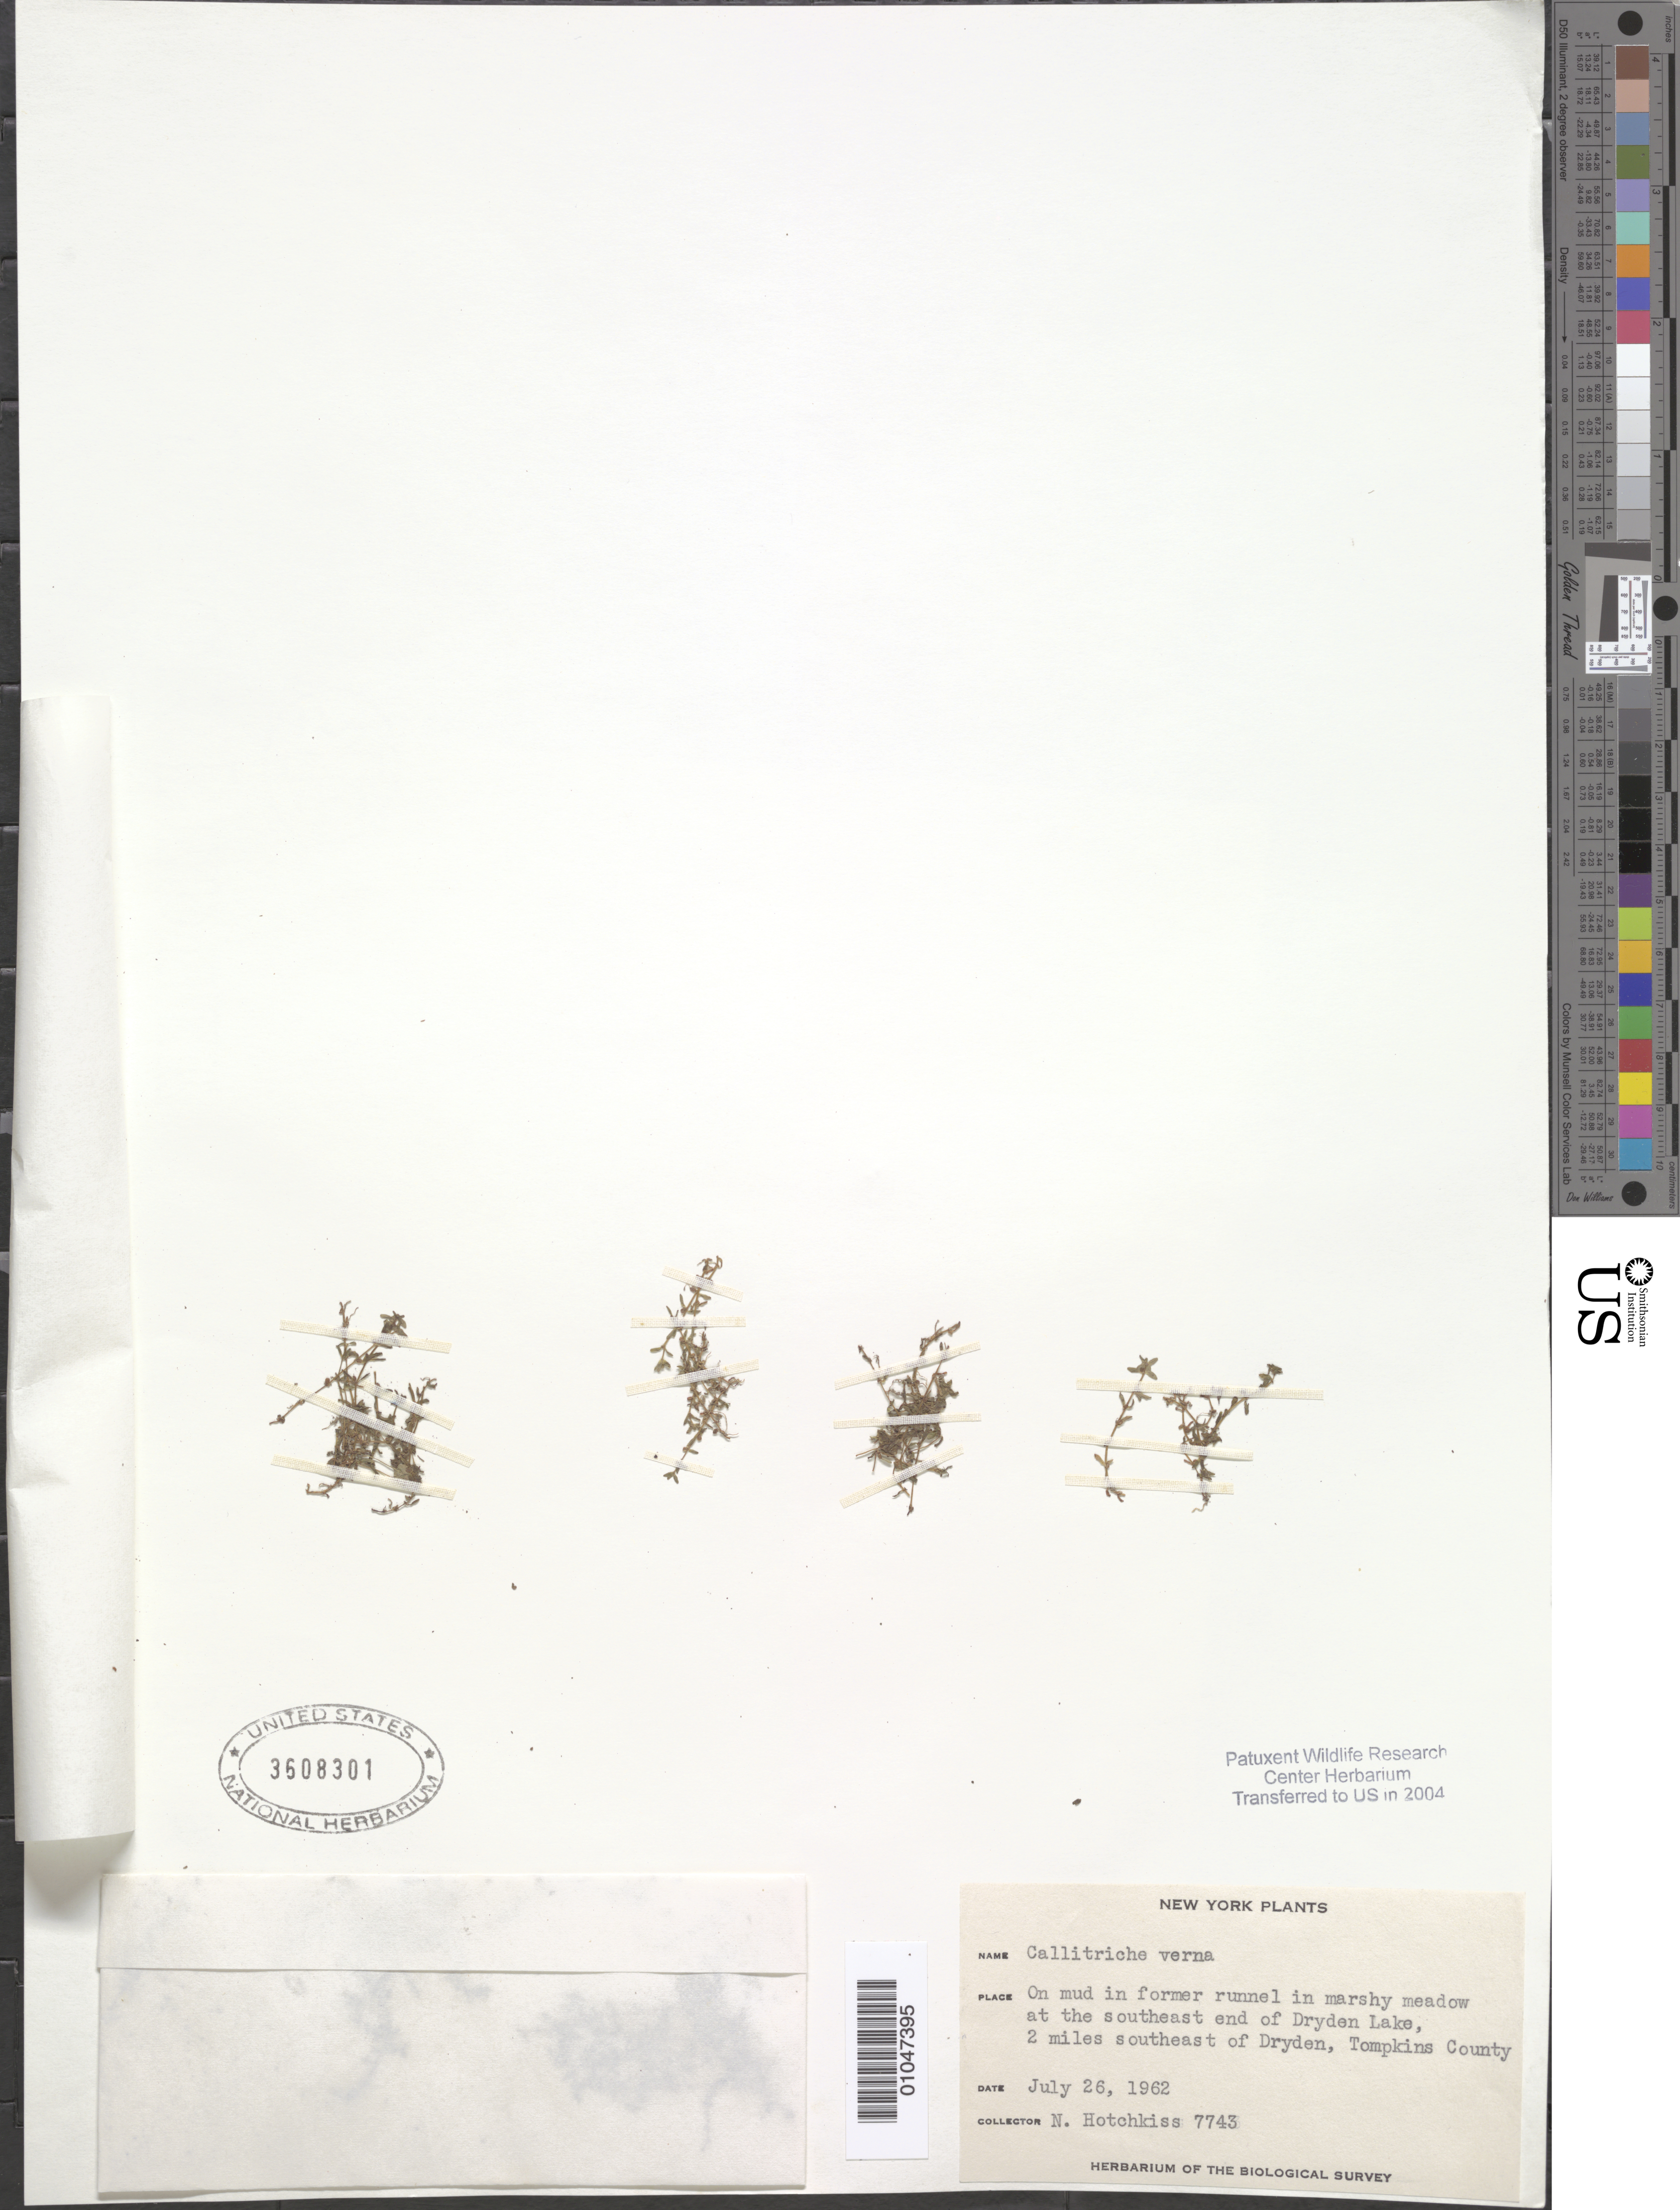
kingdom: Plantae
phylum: Tracheophyta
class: Magnoliopsida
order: Lamiales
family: Plantaginaceae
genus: Callitriche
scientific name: Callitriche verna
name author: L.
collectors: N. Hotchkiss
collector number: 7743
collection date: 1962-07-26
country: United States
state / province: New York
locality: In marshy meadow at the southeast end of Dryden Lake, 2 miles southeast of Dryden, Tompkins County.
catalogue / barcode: US 3608301